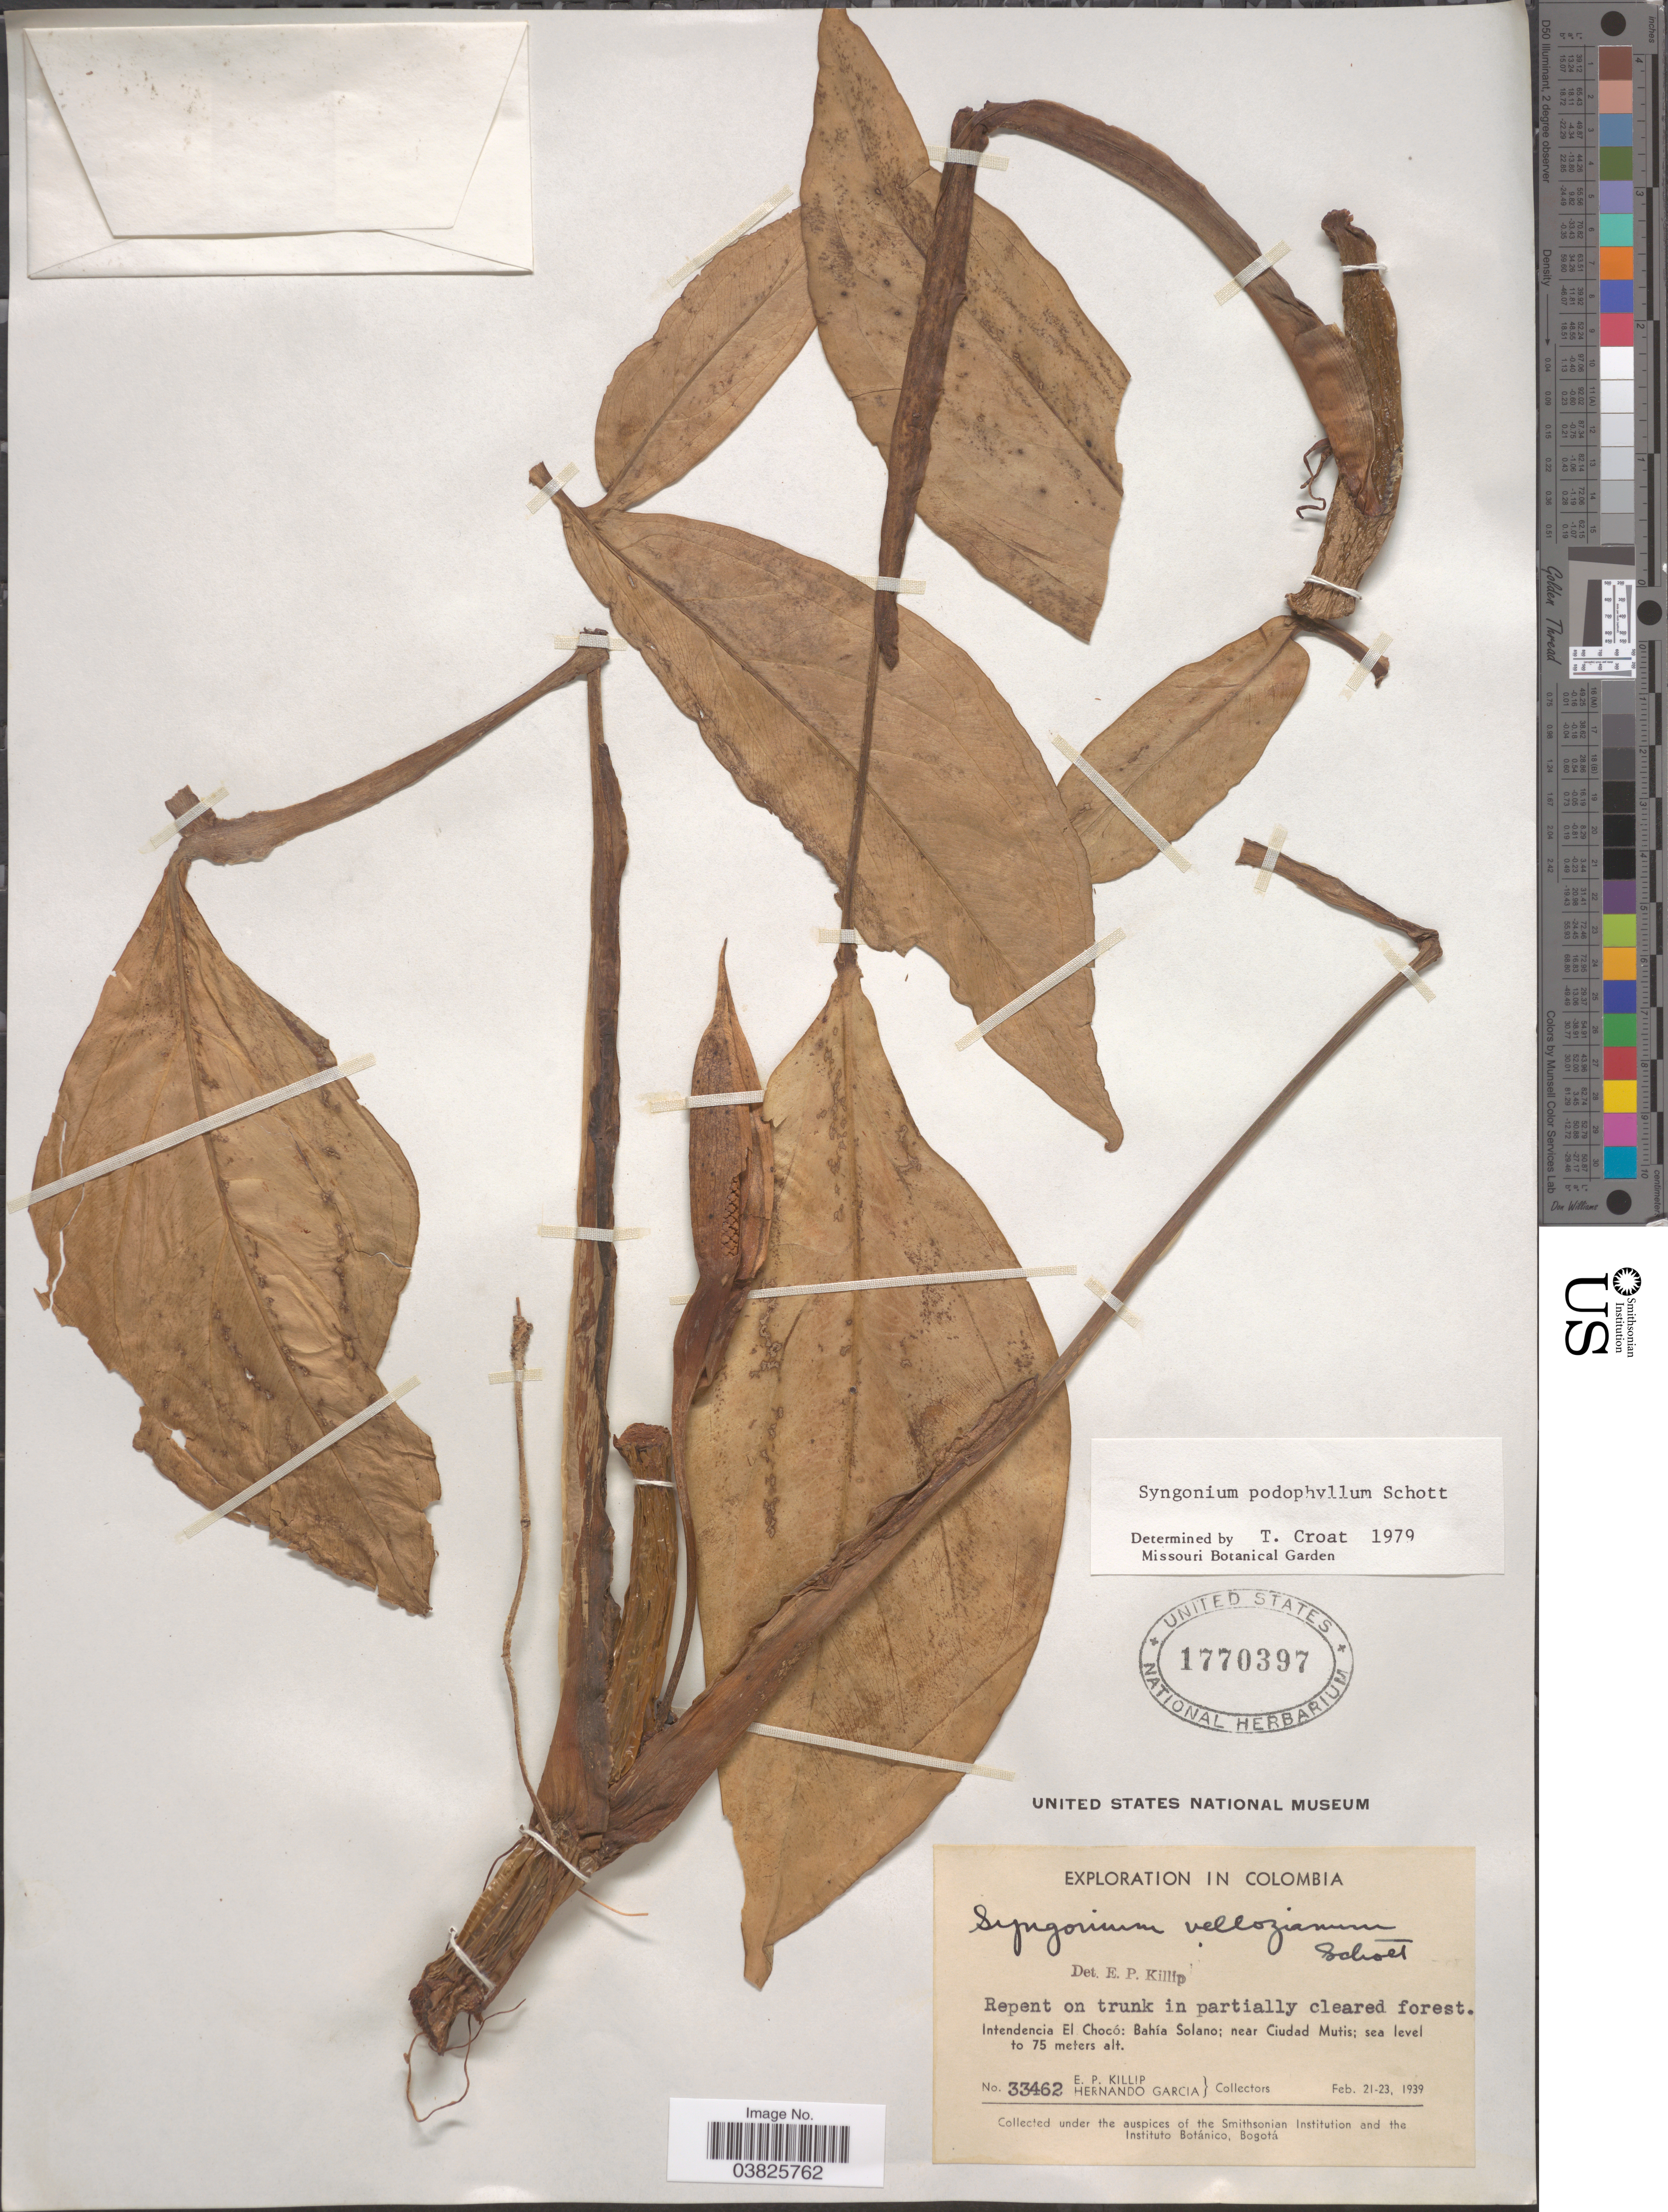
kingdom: Plantae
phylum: Tracheophyta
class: Liliopsida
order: Alismatales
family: Araceae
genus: Syngonium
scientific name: Syngonium podophyllum 'Lemon-Lime'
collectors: E. P. Killip & H. Garcia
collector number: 33462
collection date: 1939-02-21/1939-02-23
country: Colombia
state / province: Chocó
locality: Intendencia El Chocó: Bahía Solano; near Ciudad Mutis.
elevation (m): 0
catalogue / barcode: US 1770397